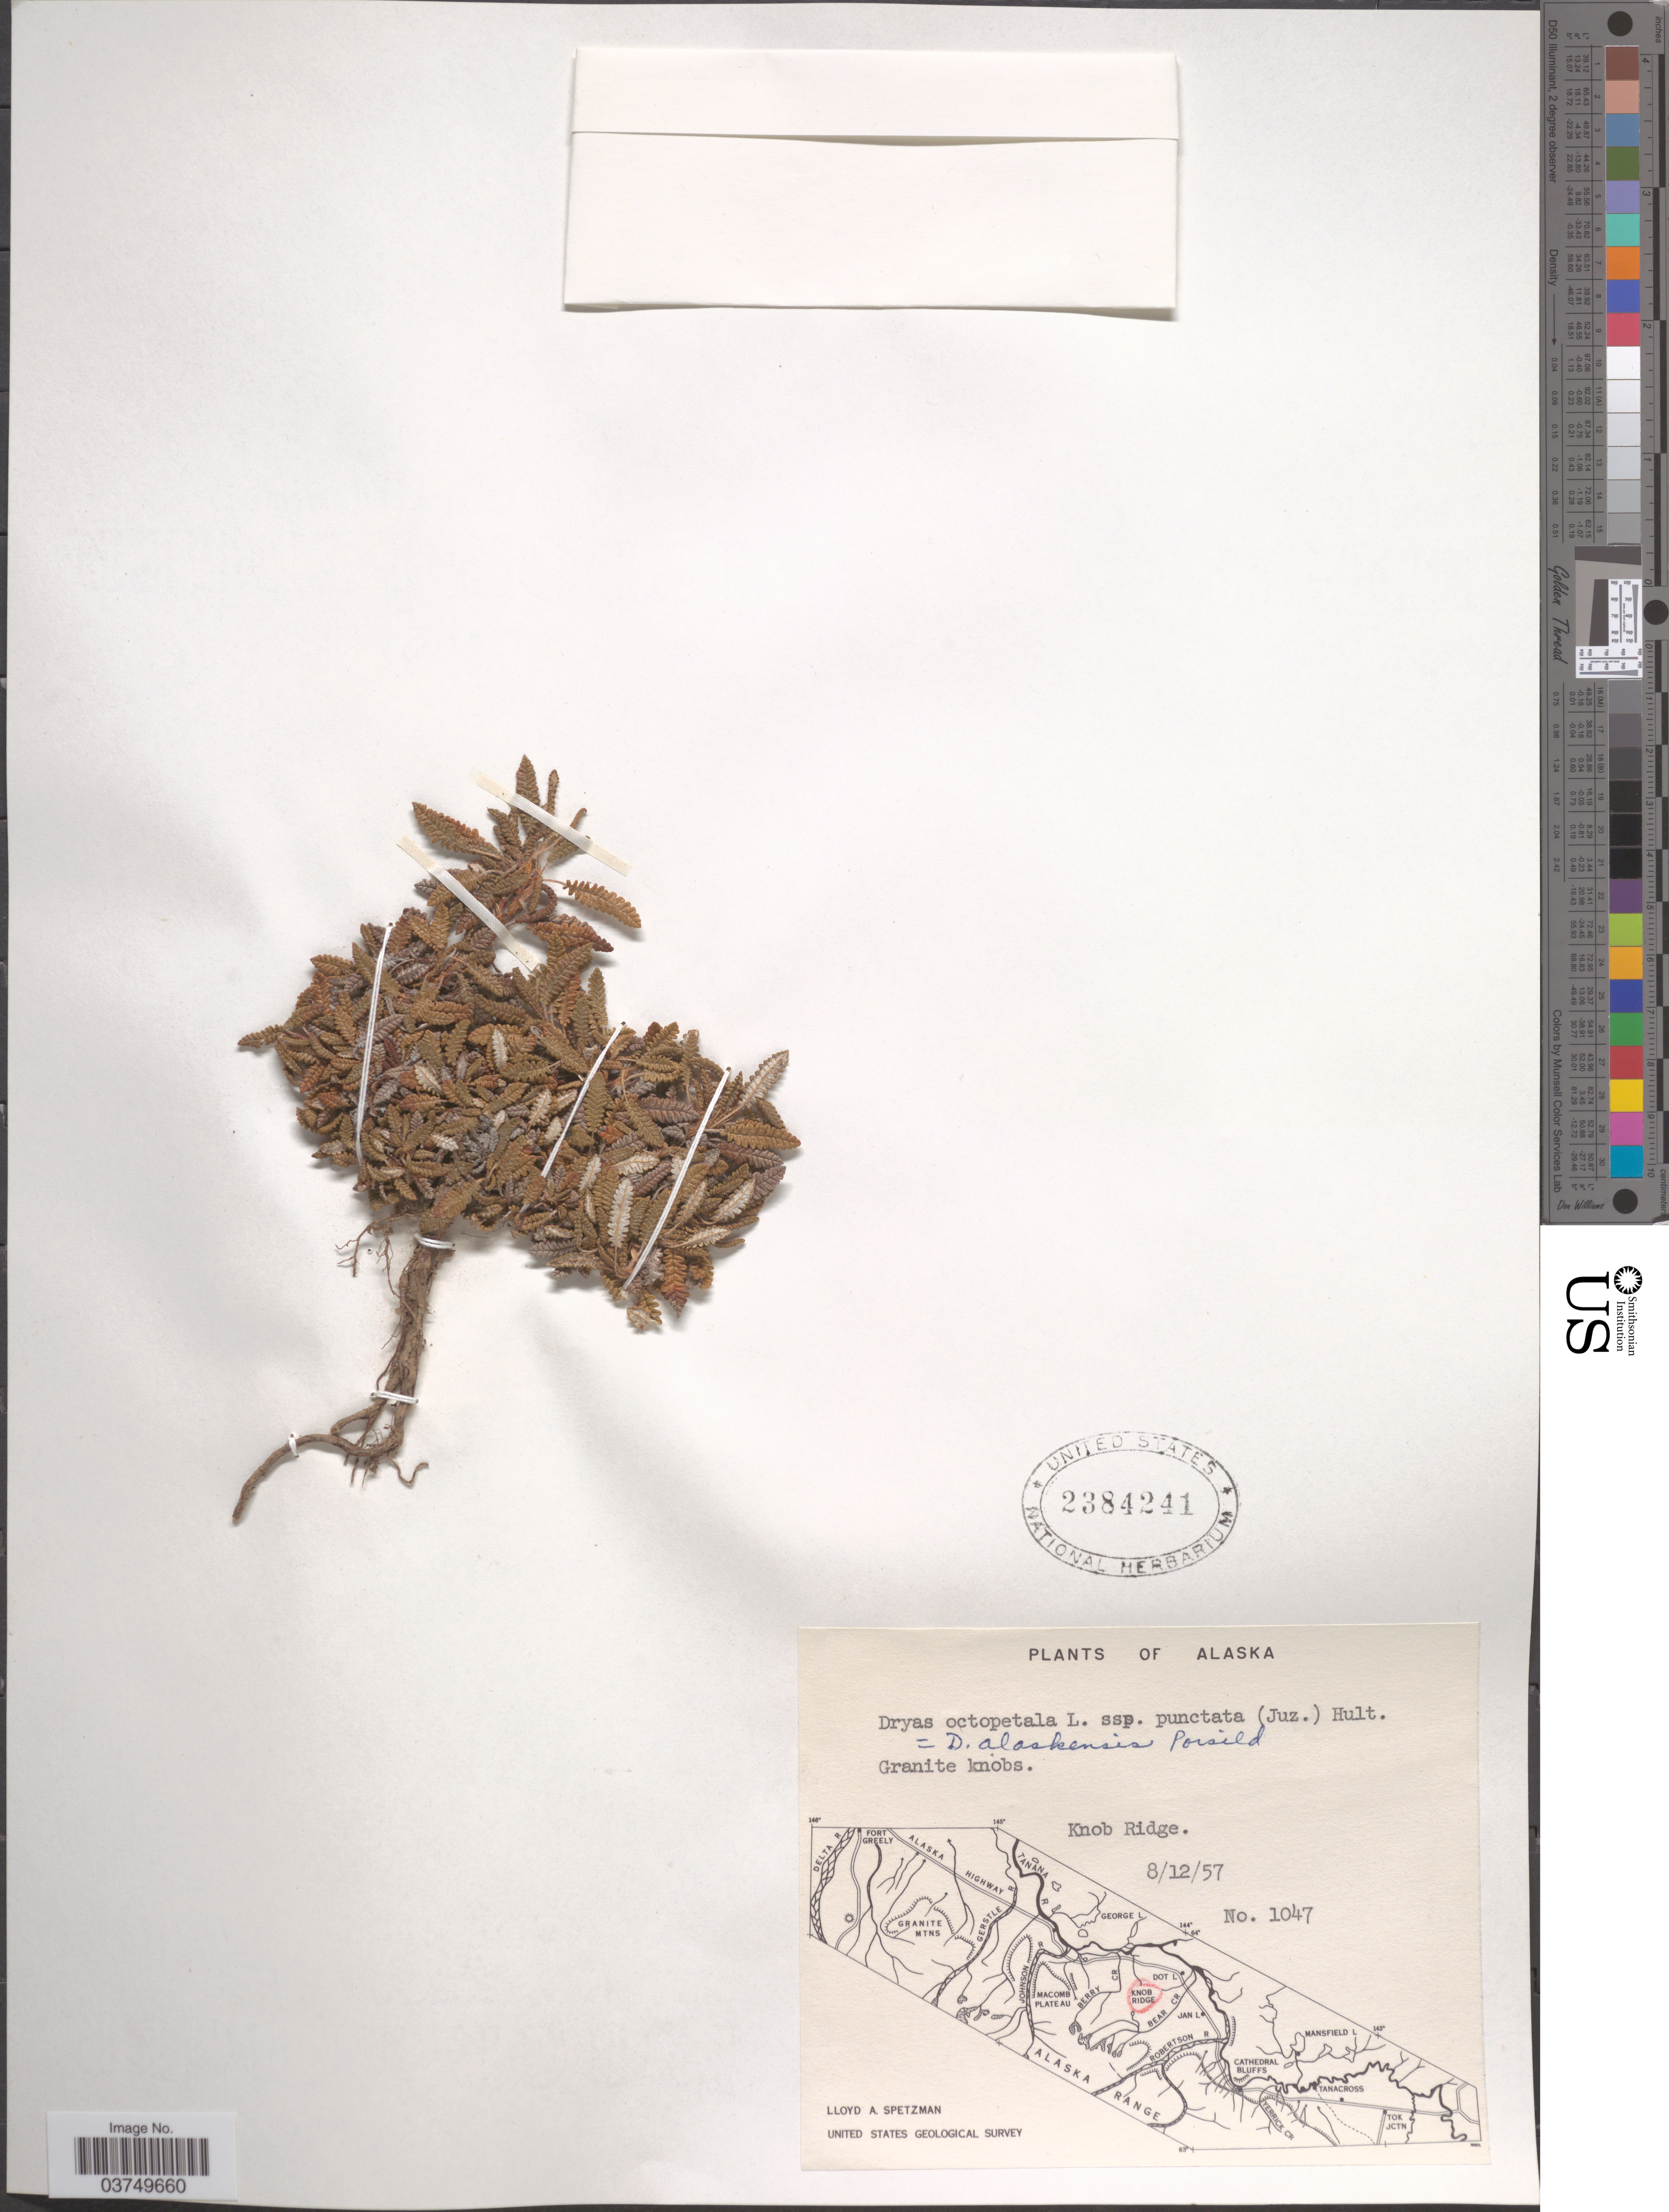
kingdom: Plantae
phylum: Tracheophyta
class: Magnoliopsida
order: Rosales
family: Rosaceae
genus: Dryas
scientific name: Dryas octopetala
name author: L.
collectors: L. Spetzman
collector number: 1047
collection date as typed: Transcribed d/m/y: 12/8/57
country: United States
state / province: Alaska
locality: Knob Ridge.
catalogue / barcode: US 2384241